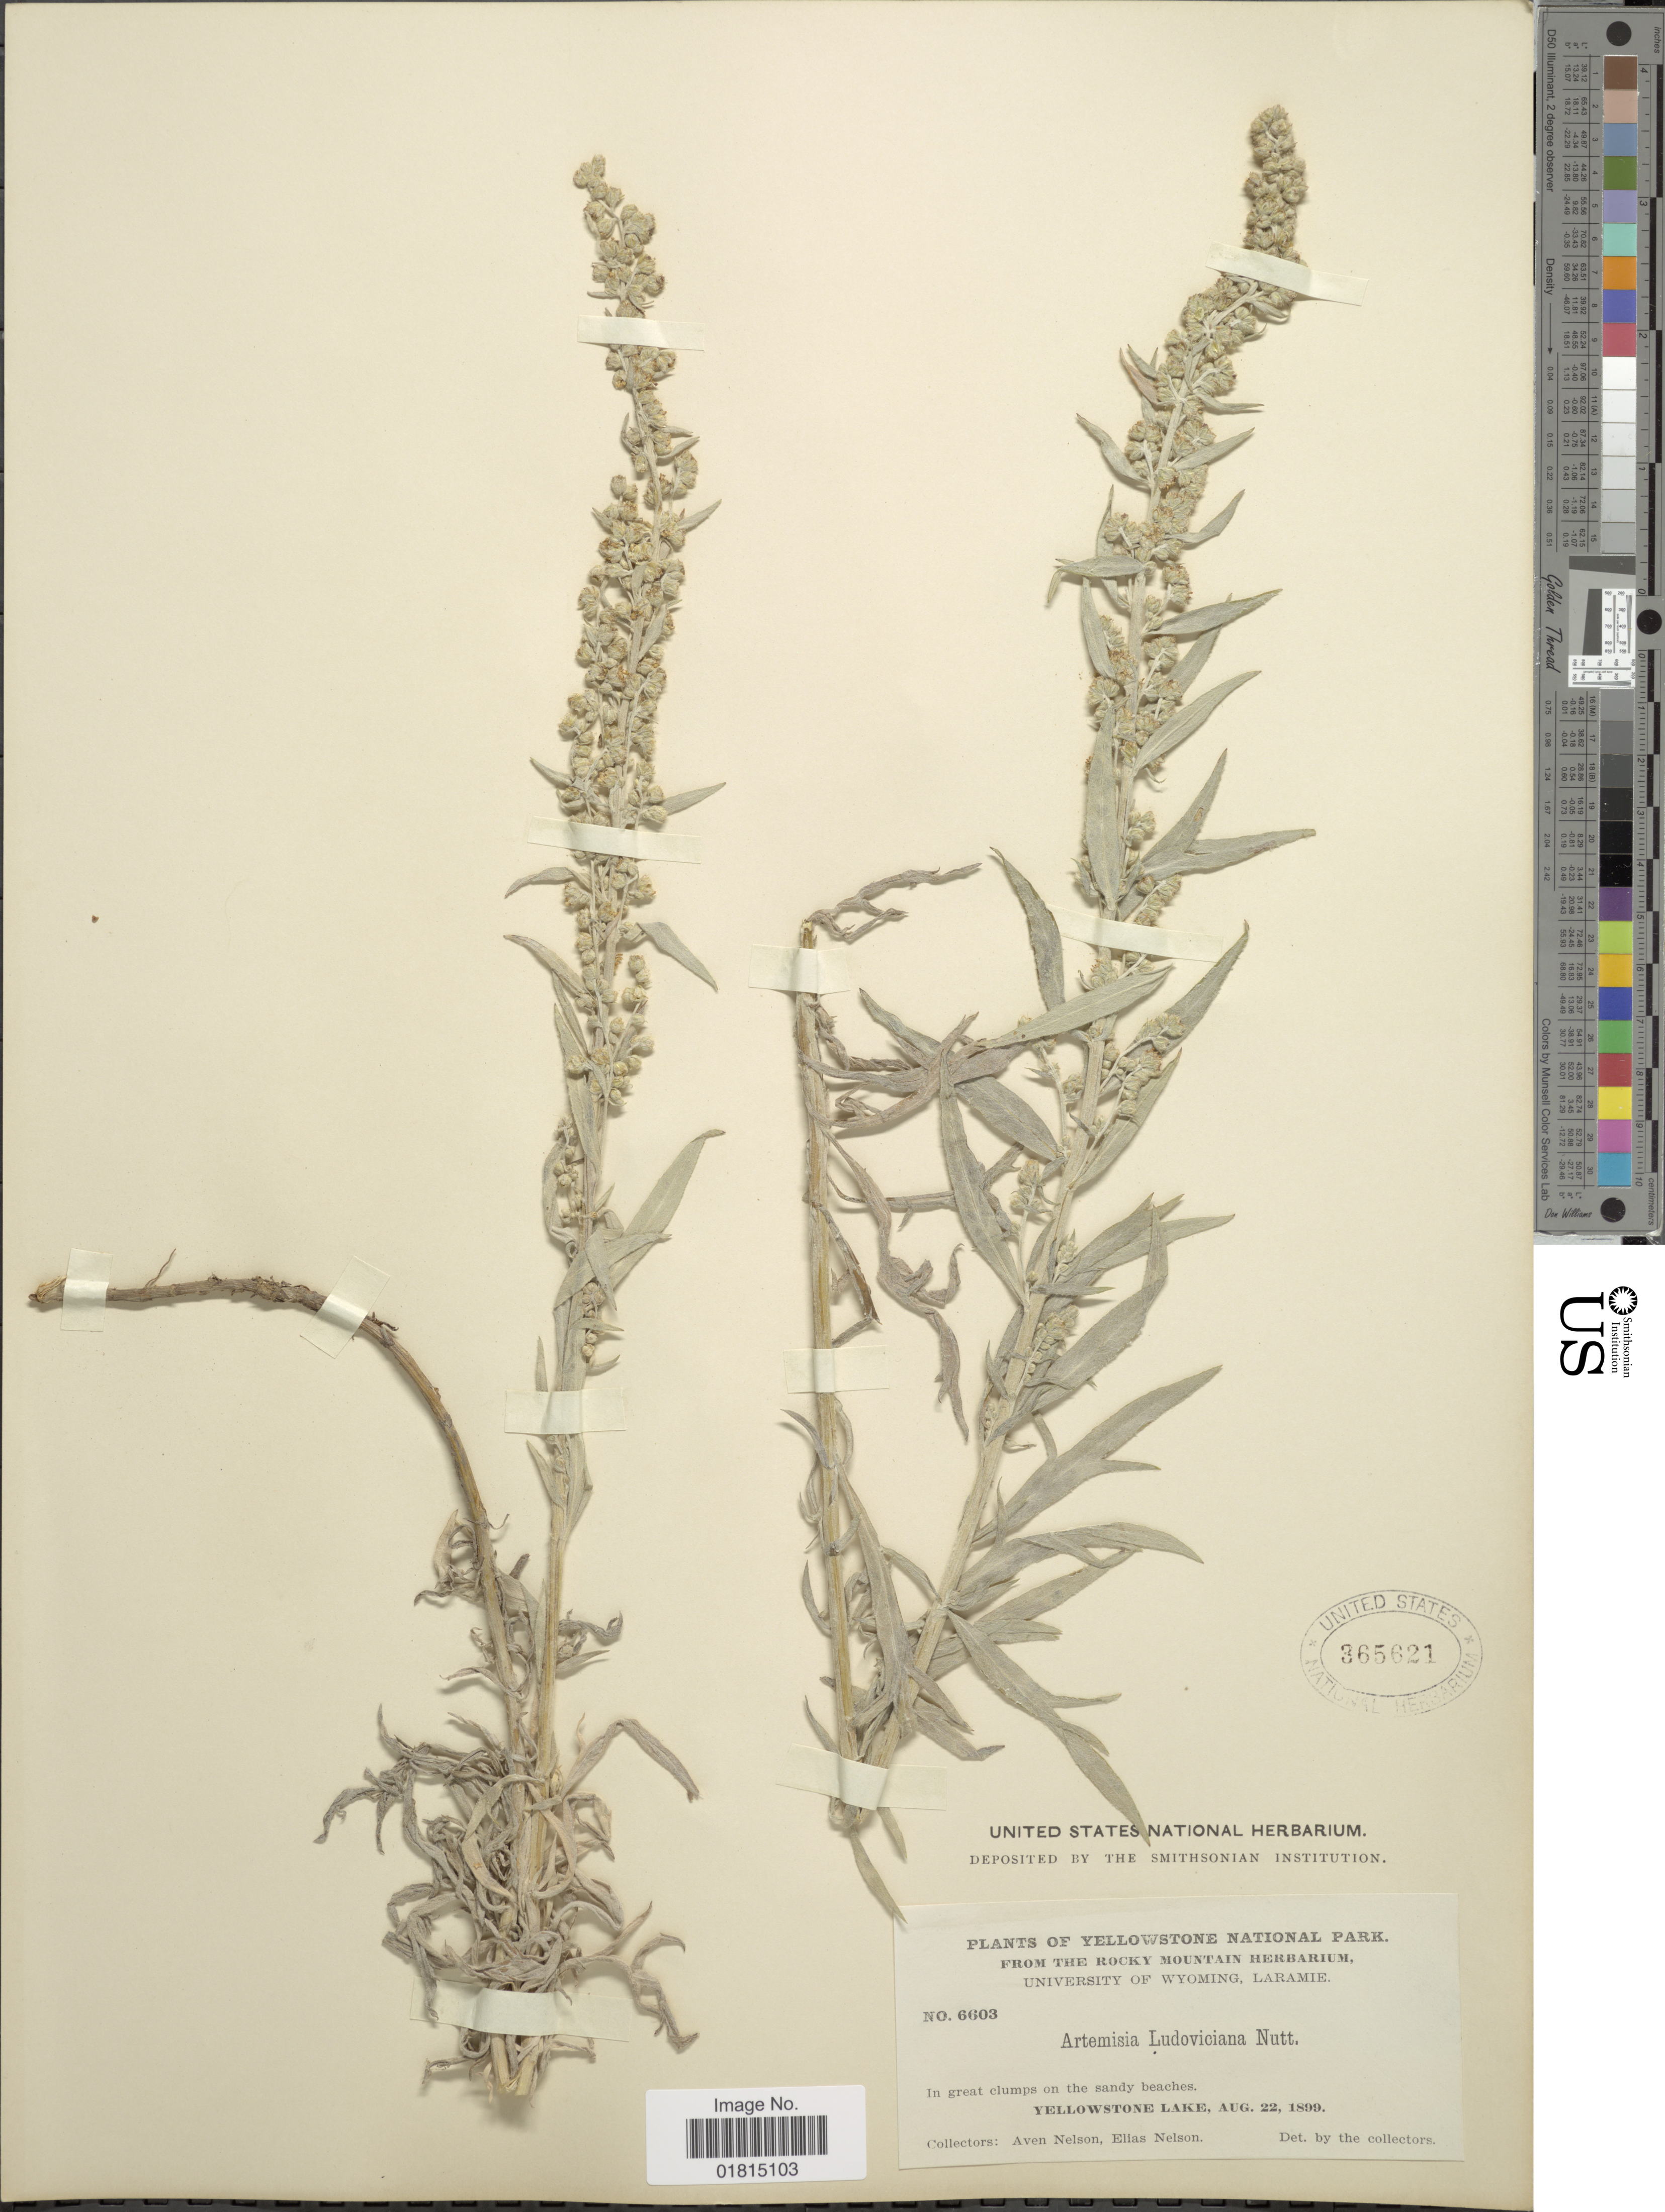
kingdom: Plantae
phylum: Tracheophyta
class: Magnoliopsida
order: Asterales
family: Asteraceae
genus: Artemisia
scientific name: Artemisia diversifolia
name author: Rydb.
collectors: A. Nelson & E. Nelson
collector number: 6603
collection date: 1899-08-22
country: United States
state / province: Wyoming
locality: Yellowstone National Park. In great clumps on the sandy beaches. Yellowstone Lake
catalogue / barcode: US 365621